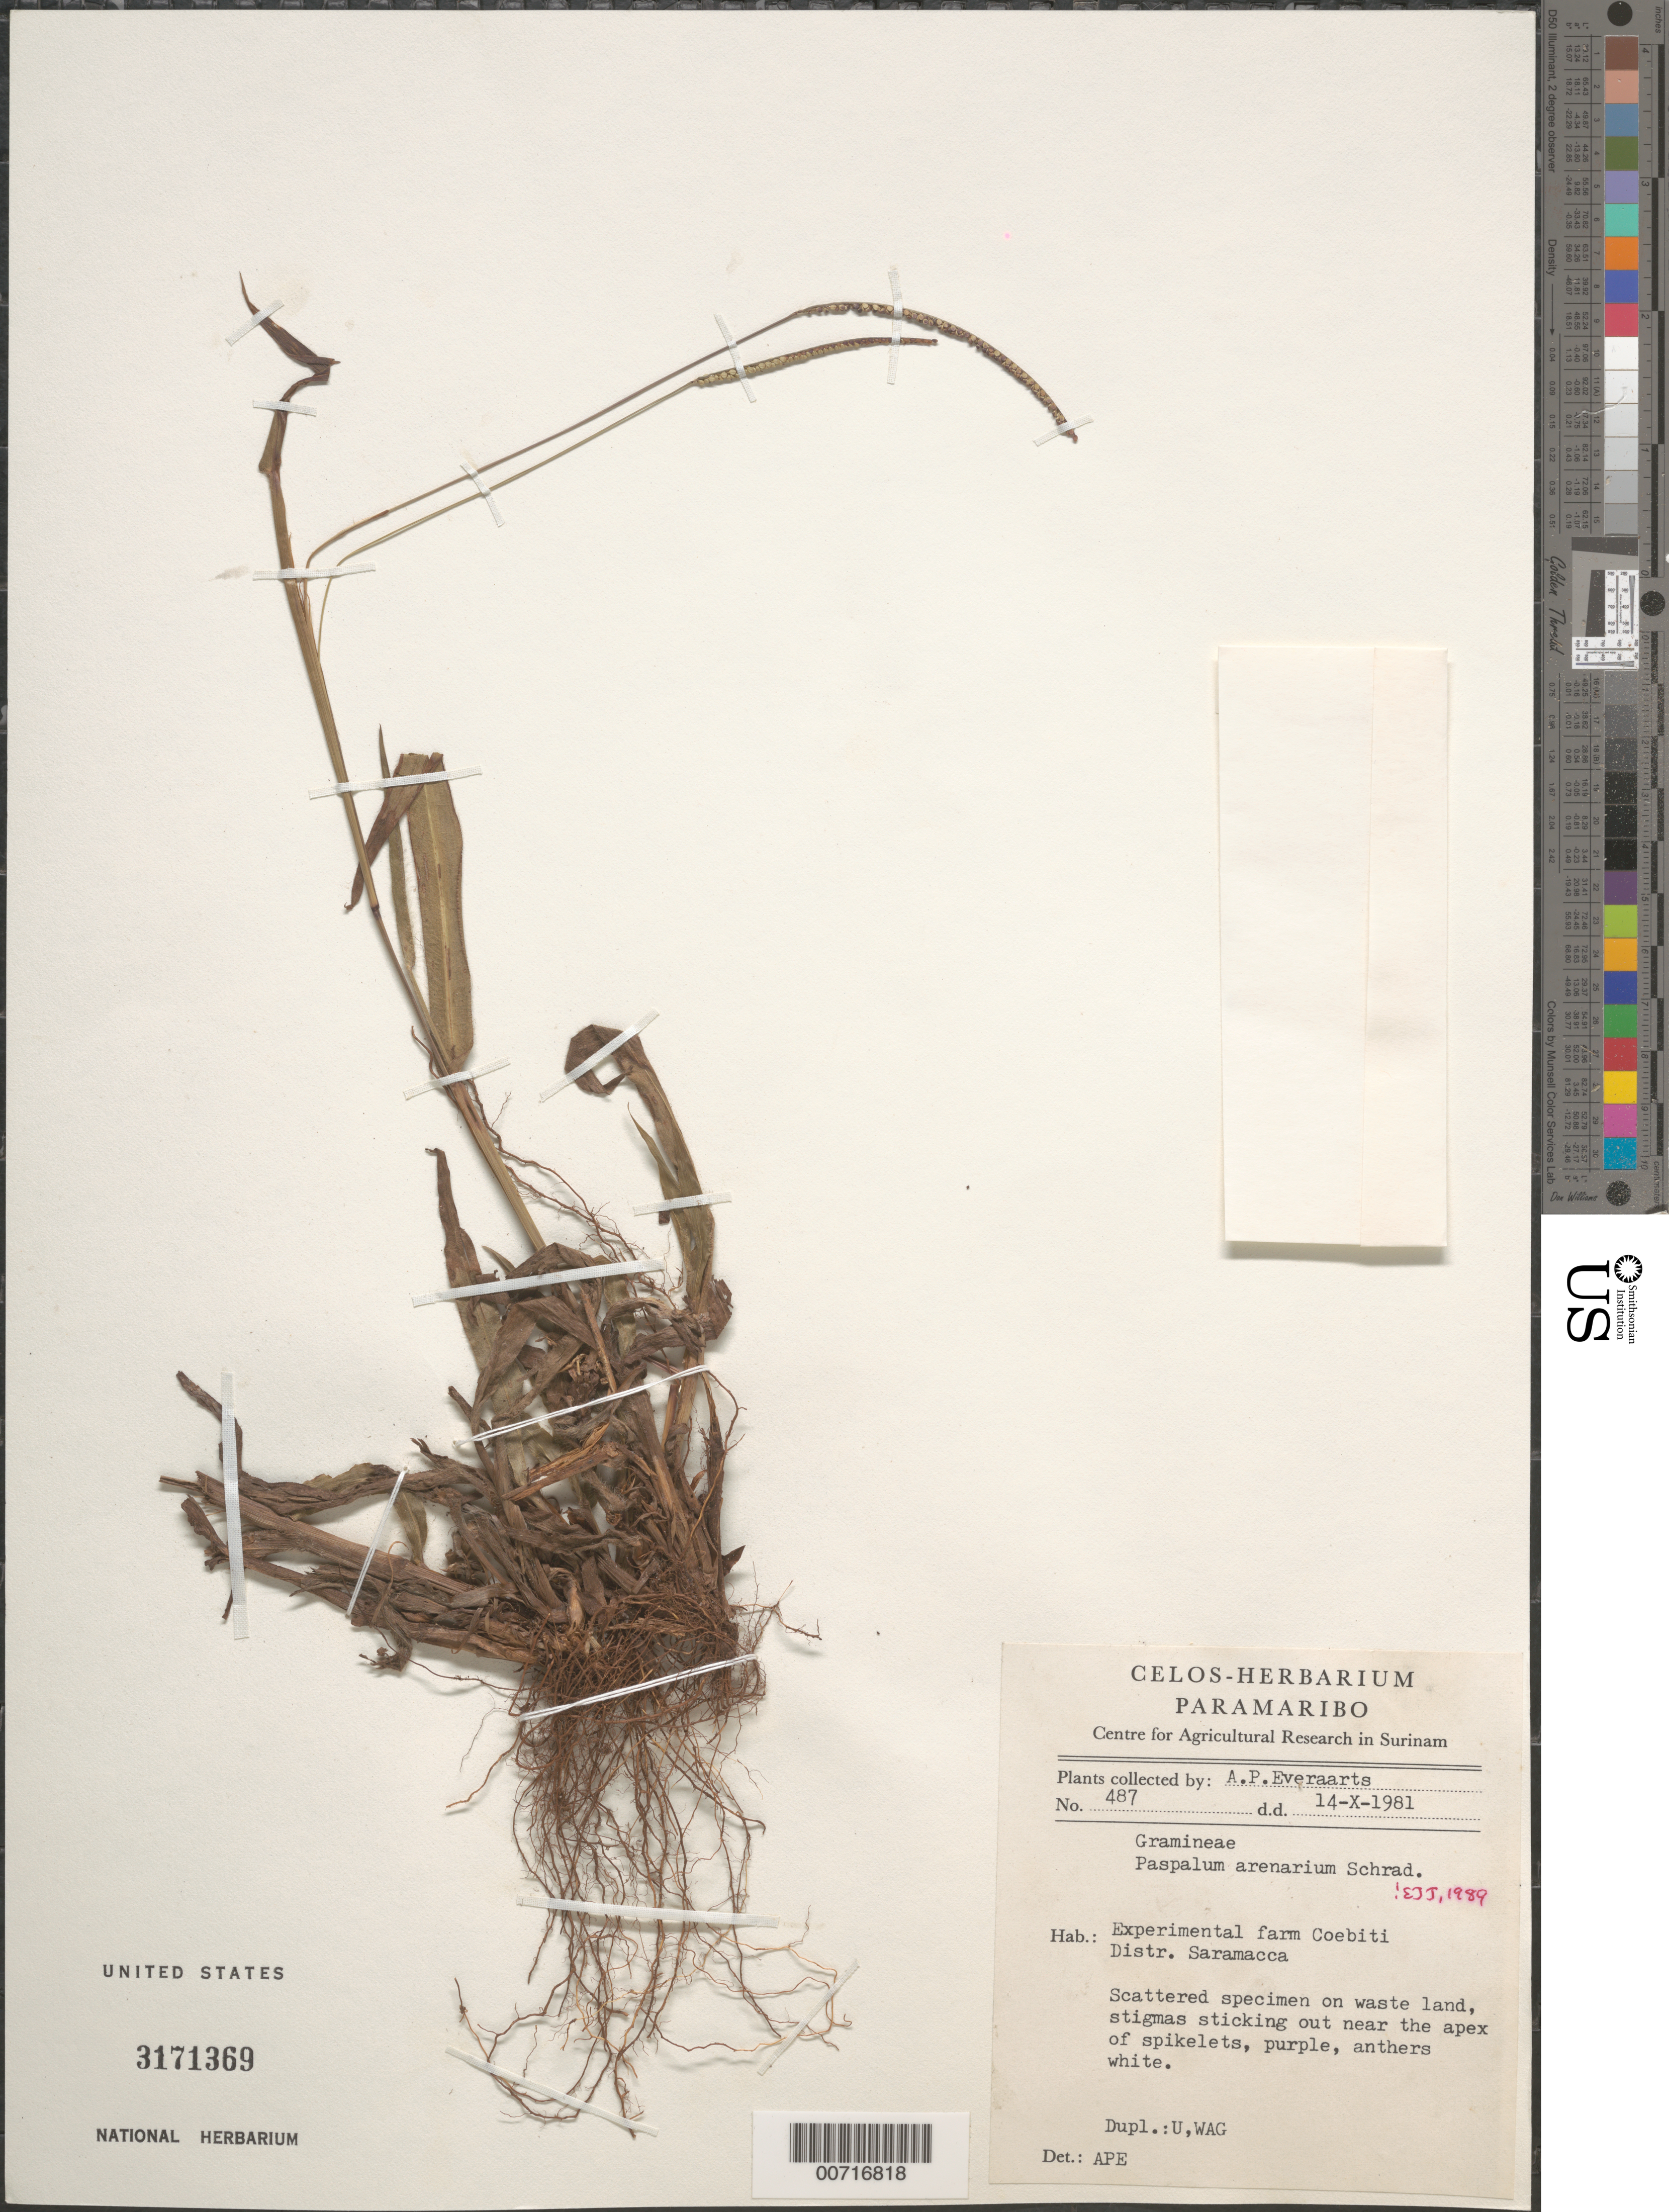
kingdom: Plantae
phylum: Tracheophyta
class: Liliopsida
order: Poales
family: Poaceae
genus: Paspalum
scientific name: Paspalum arenarium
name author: Schrad.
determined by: Judziewicz, E. J.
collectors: A. Everaarts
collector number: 487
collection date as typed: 14-Oct-81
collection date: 1981-10-14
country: Suriname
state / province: Saramacca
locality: Coebiti Experimental Farm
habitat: Waste land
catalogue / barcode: US 3171369